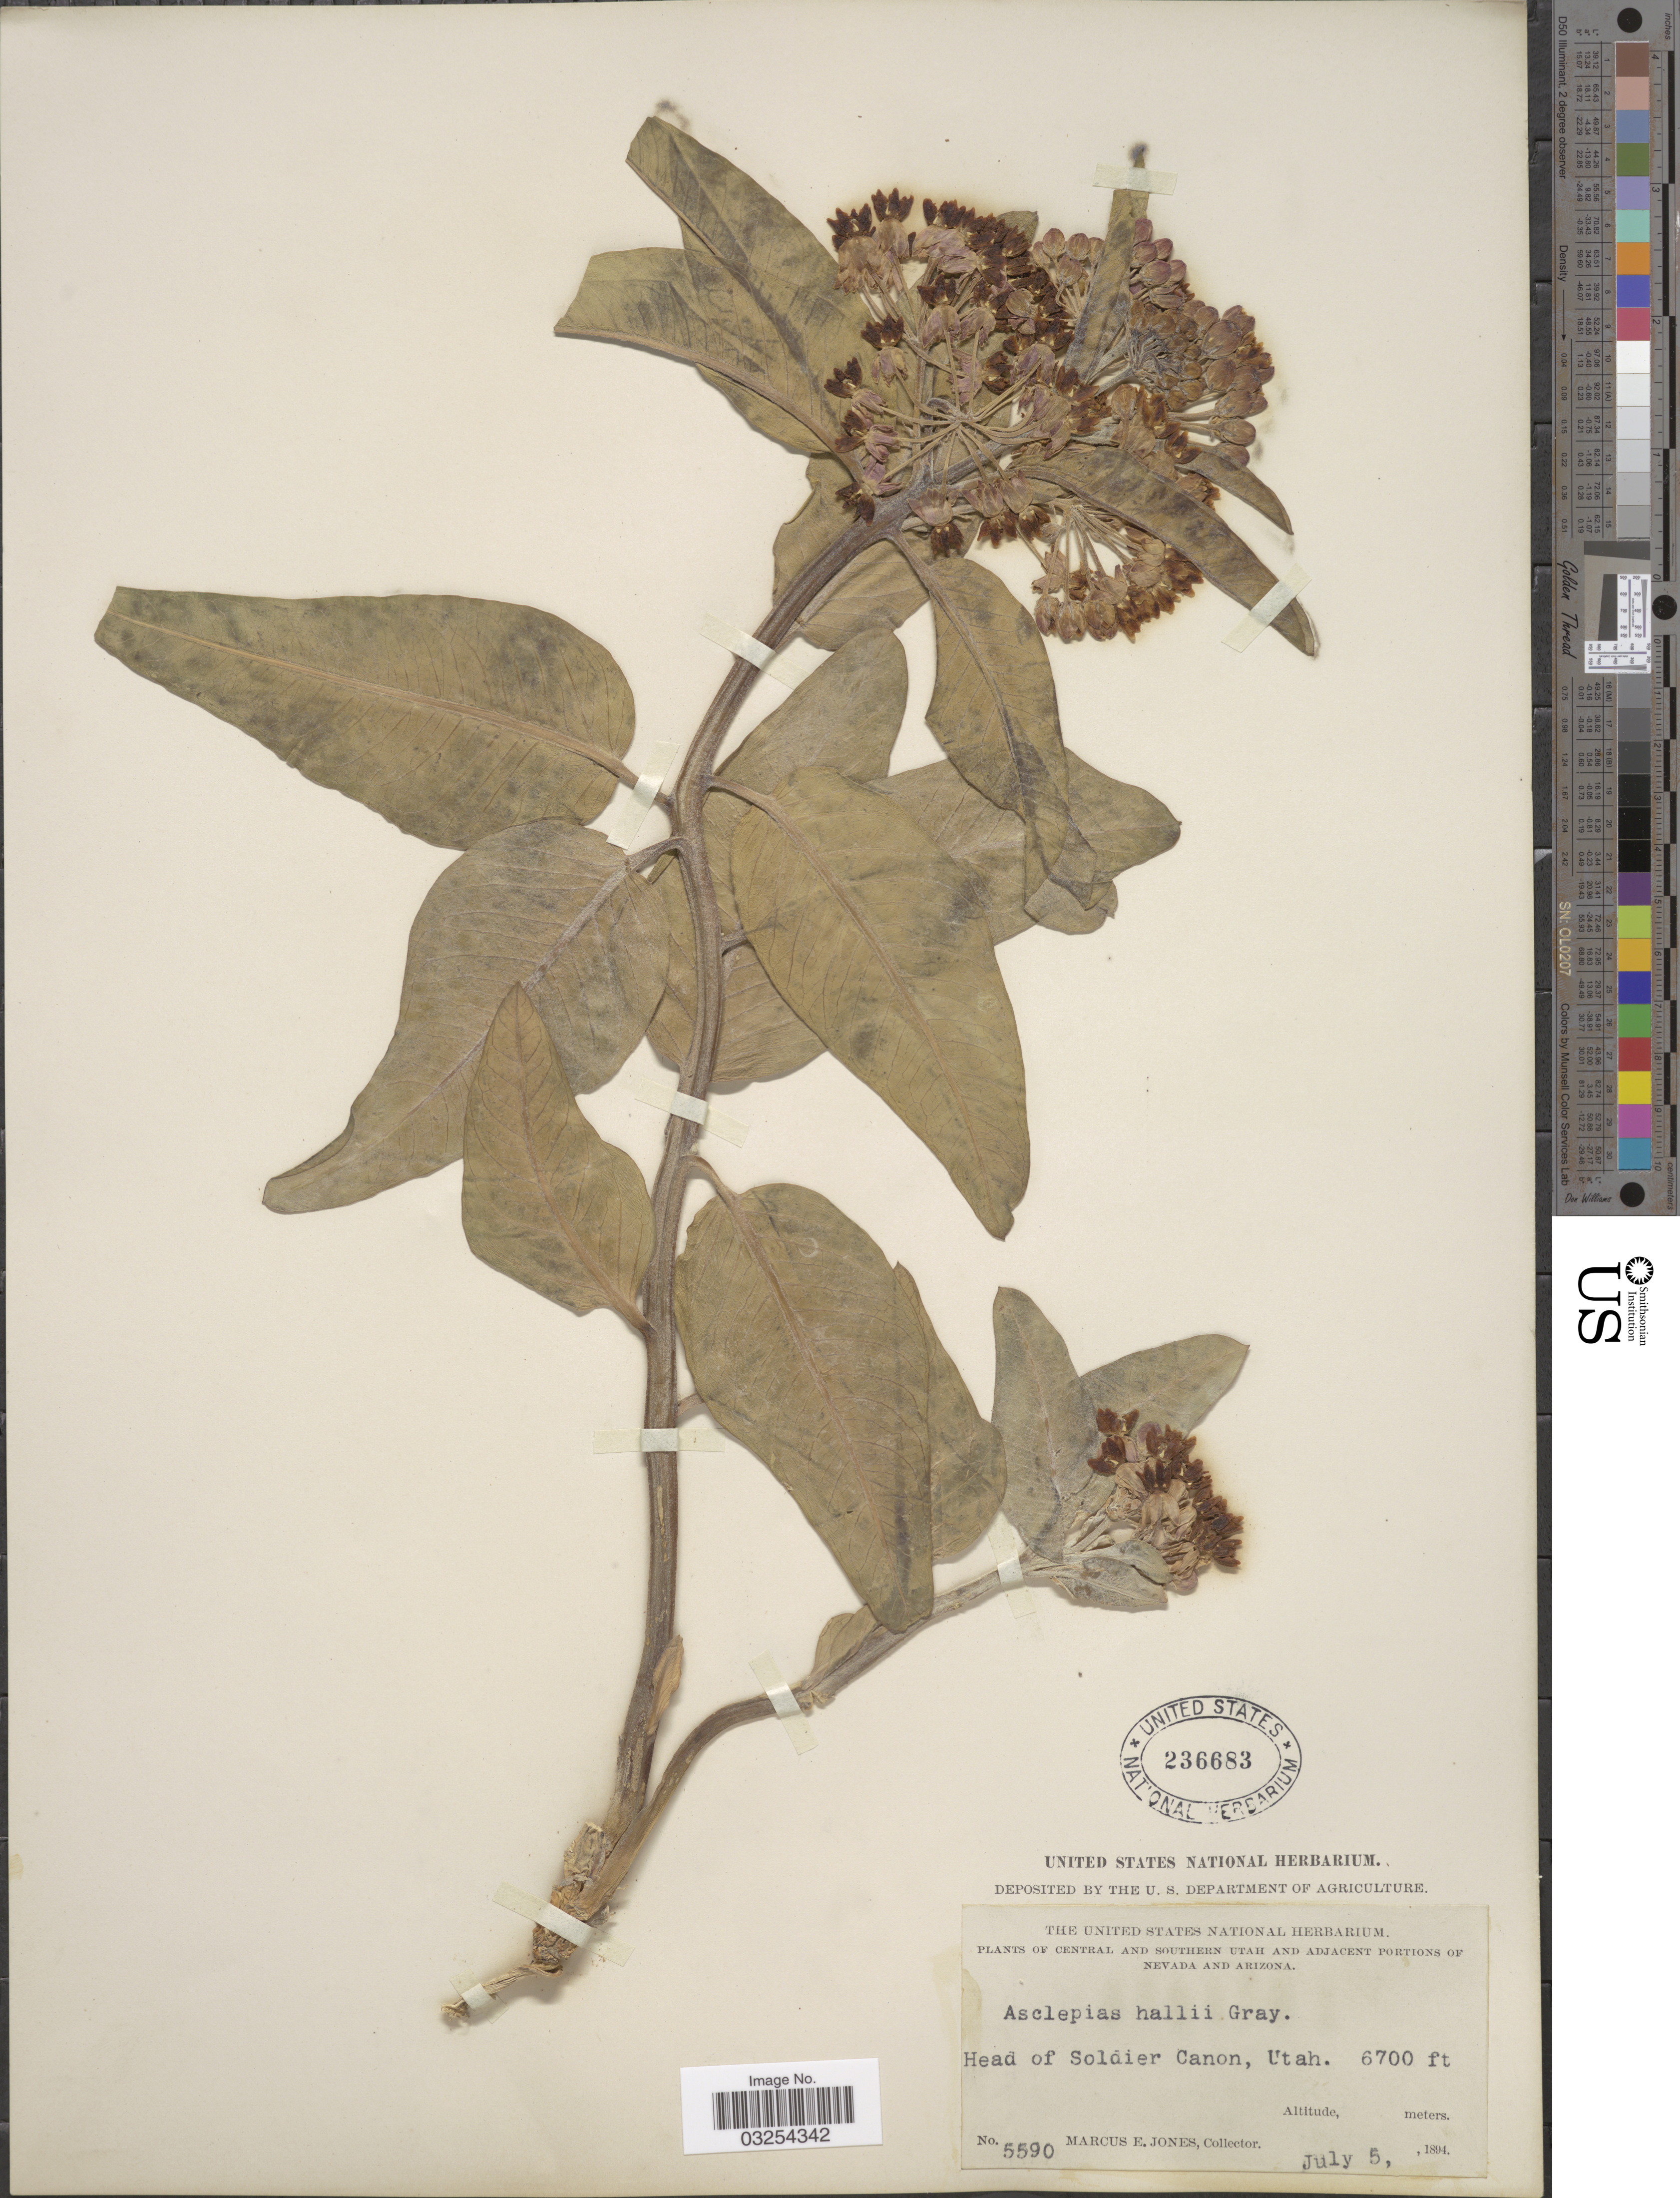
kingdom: Plantae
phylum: Tracheophyta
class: Magnoliopsida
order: Gentianales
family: Apocynaceae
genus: Asclepias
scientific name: Asclepias hallii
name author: A. Gray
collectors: M. E. Jones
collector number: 5590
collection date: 1894-07-05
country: United States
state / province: Utah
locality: Central and Southern Utah. Head of Soldier Canon.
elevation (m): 2042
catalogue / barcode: US 236683